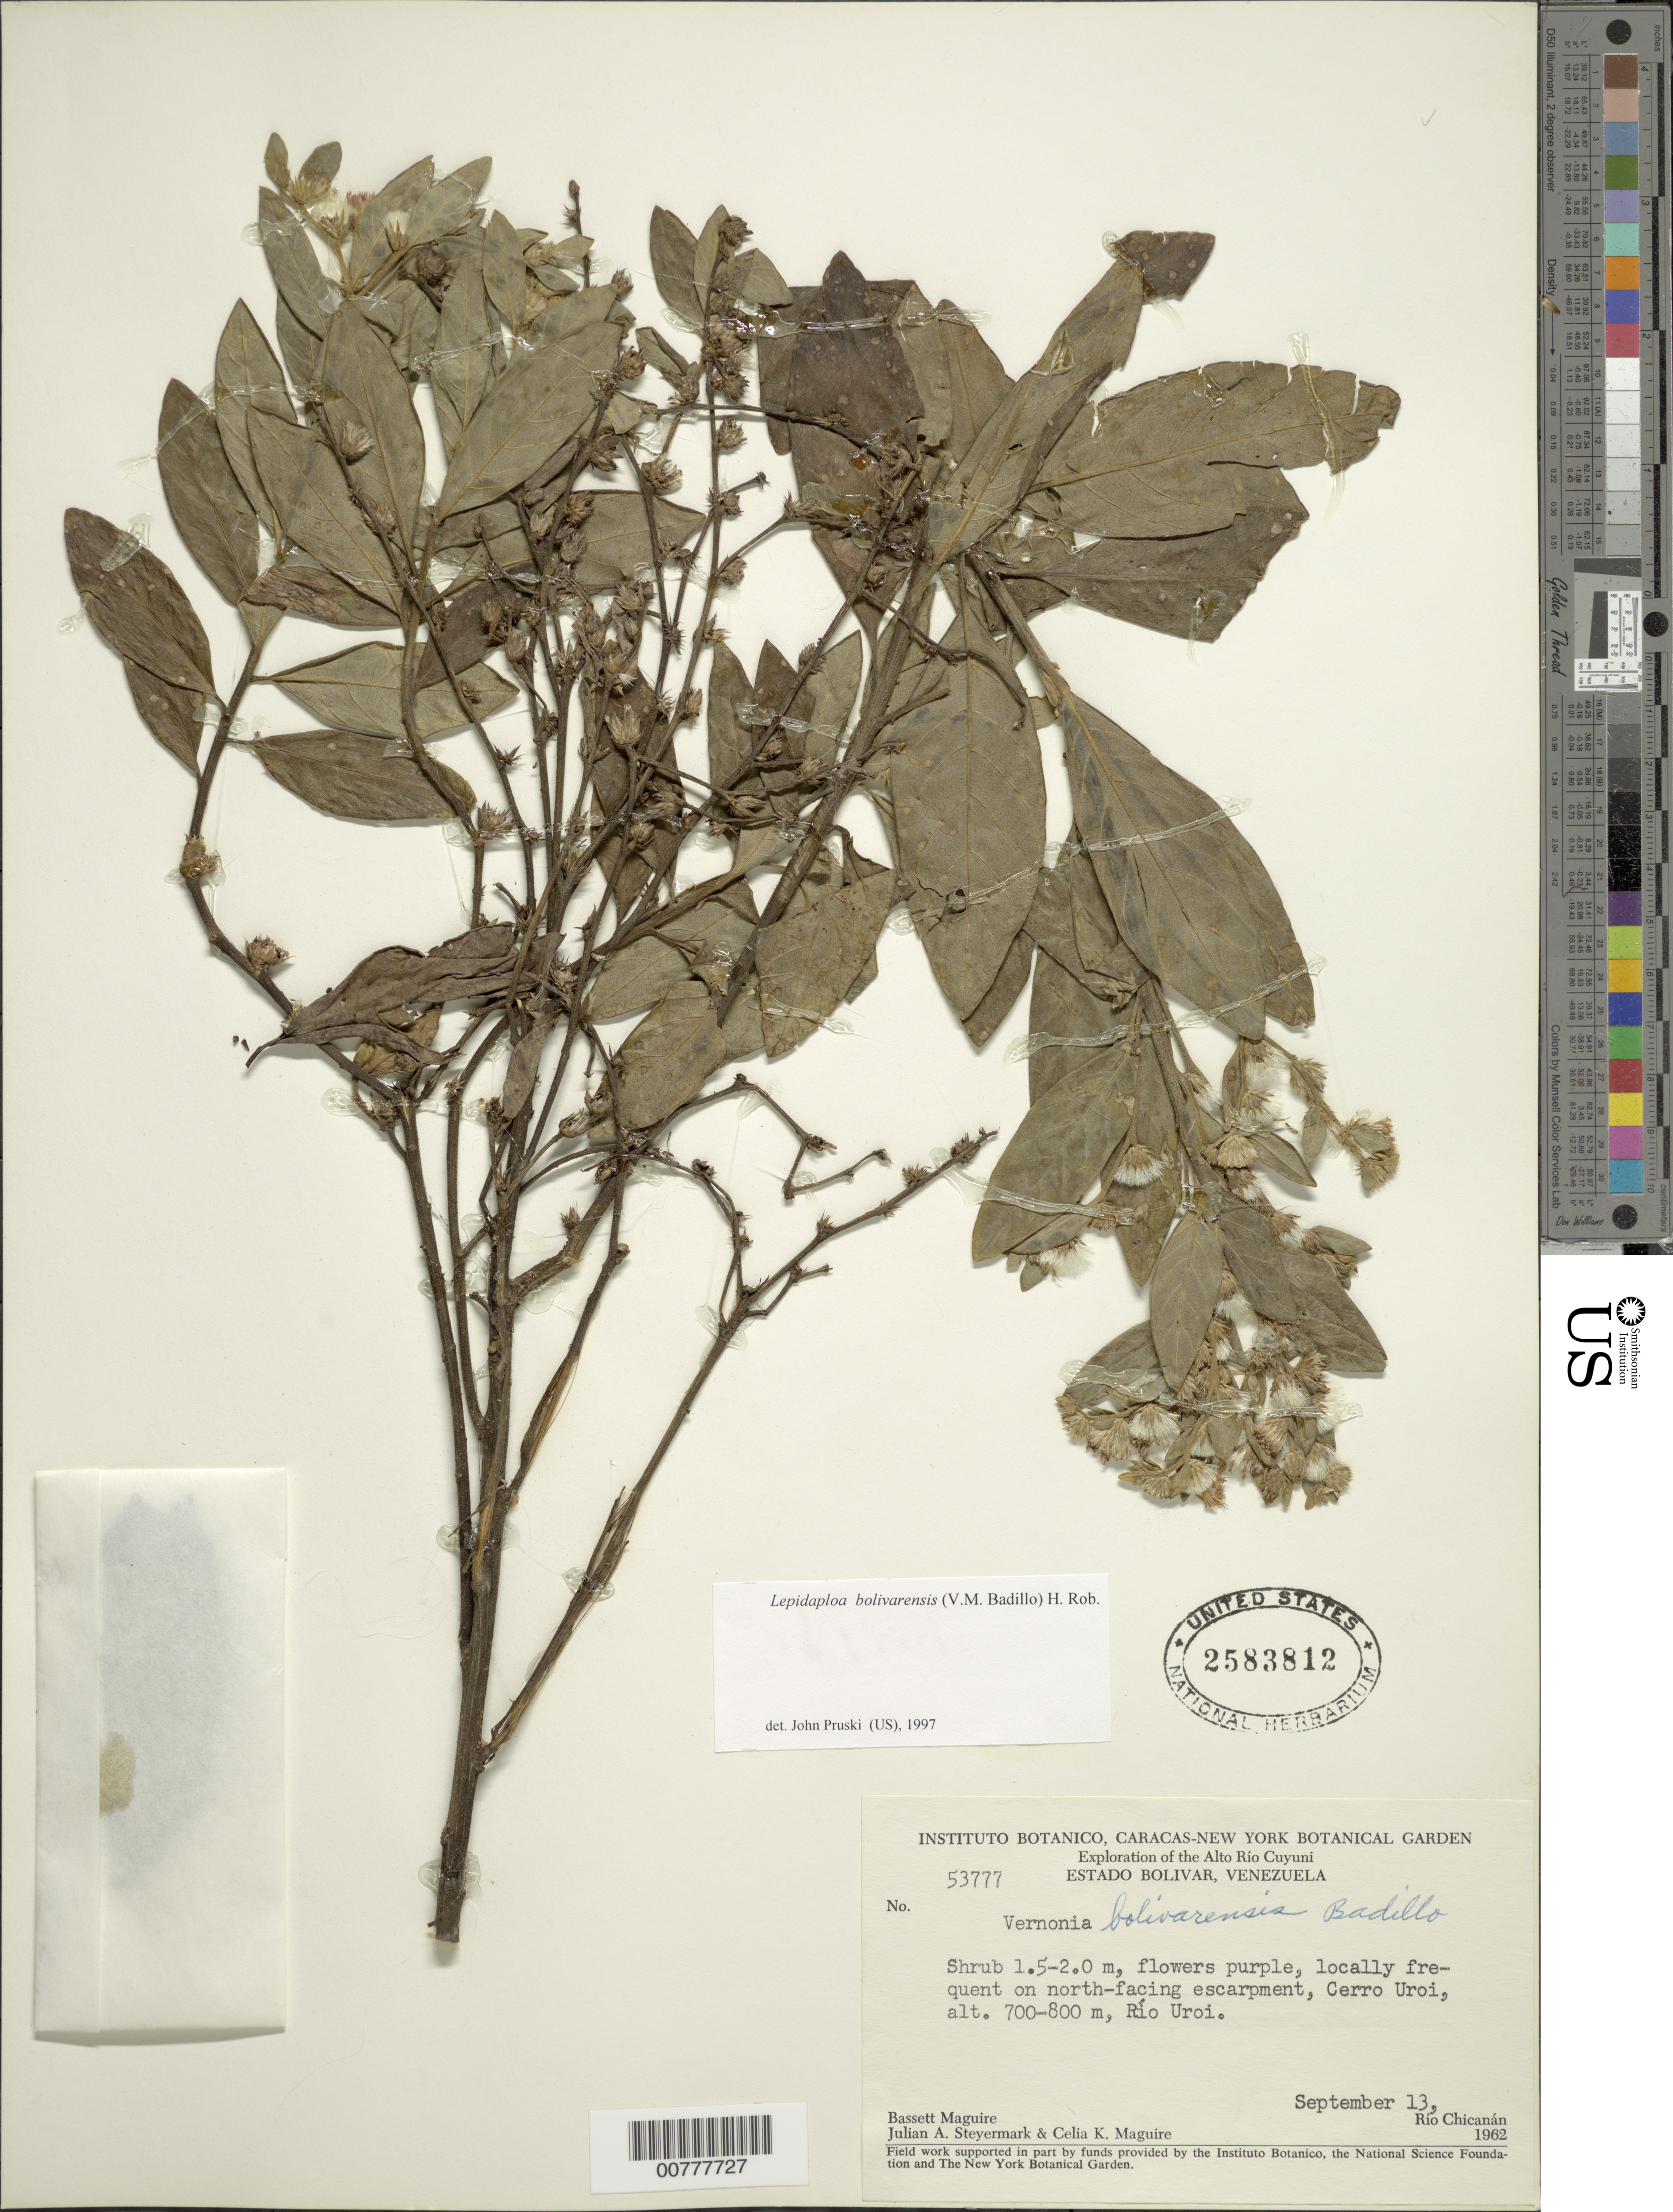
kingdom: Plantae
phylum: Tracheophyta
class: Magnoliopsida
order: Asterales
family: Asteraceae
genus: Lepidaploa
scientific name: Lepidaploa bolivarensis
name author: (V.M. Badillo) H. Rob.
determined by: Pruski, J. F.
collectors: B. Maguire, J. Steyermark & C. K. Maguire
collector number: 53777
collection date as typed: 13-Sep-62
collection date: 1962-09-13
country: Venezuela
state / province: Bolívar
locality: Alto Río Cuyuni, Cerro Uroi, Río Uroi, Upper Río Cuyuni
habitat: North-facing escarpment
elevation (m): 700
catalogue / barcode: US 2583812